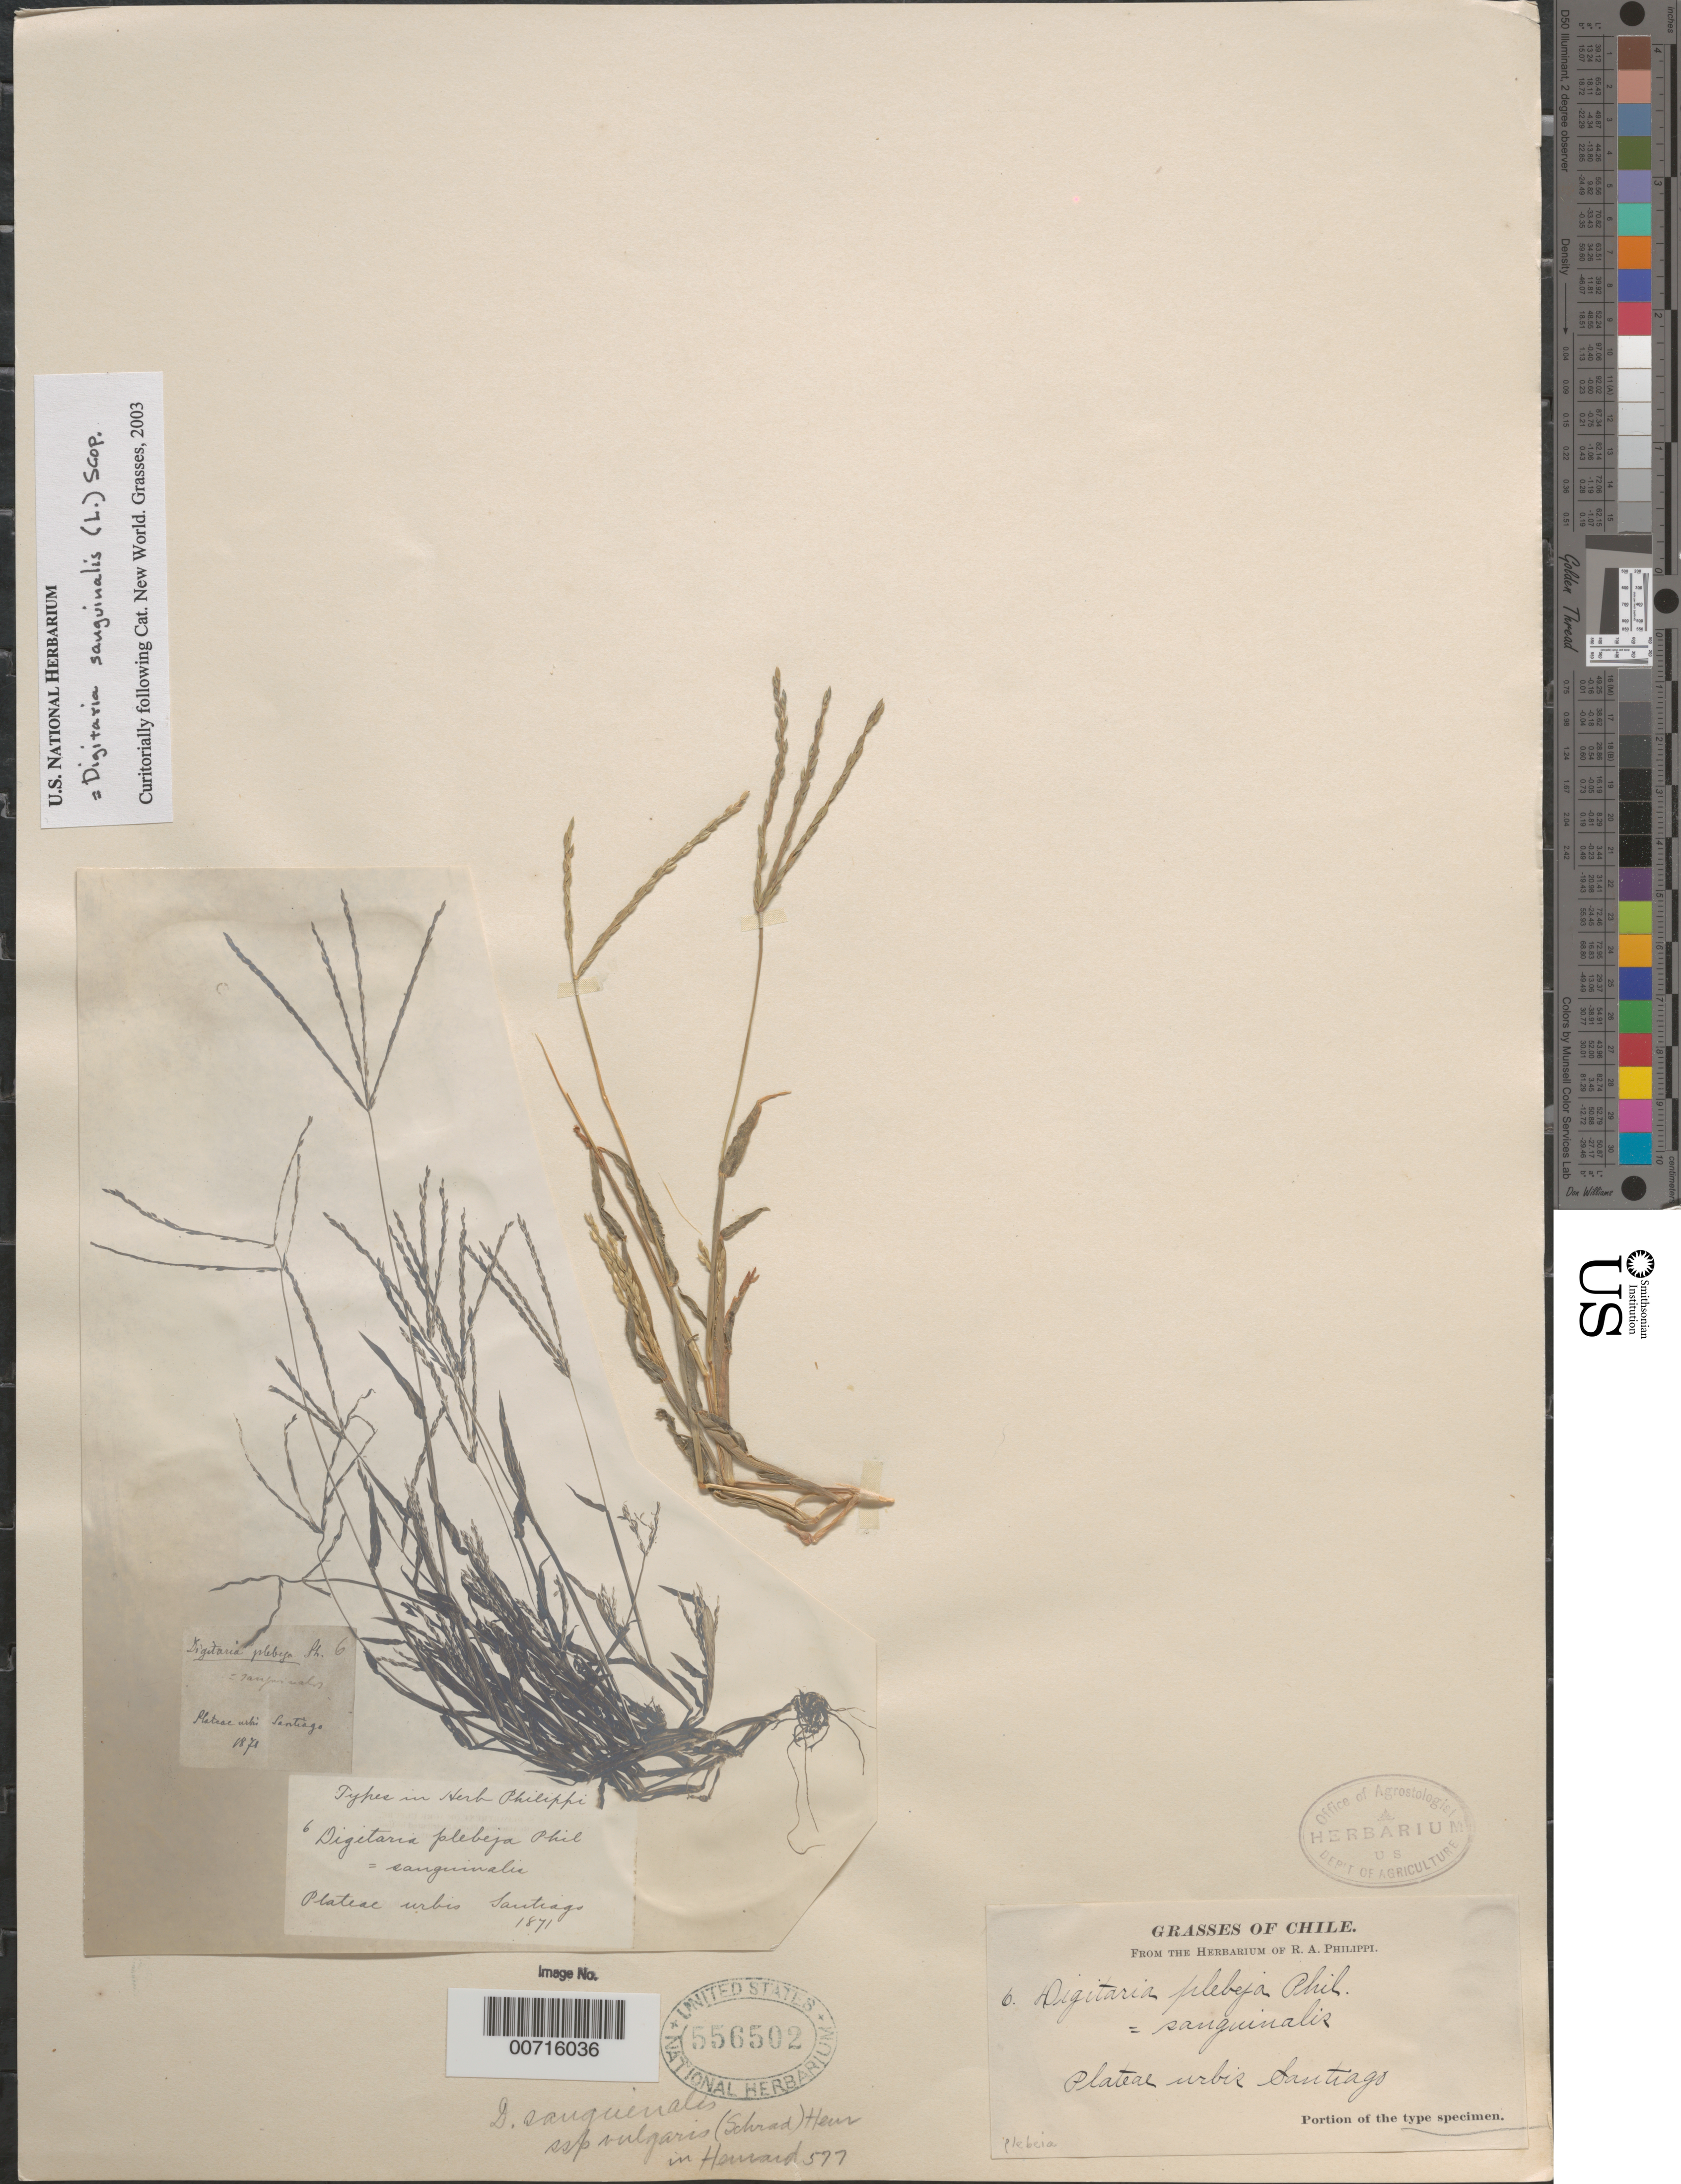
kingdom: Plantae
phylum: Tracheophyta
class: Liliopsida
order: Poales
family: Poaceae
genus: Digitaria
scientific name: Digitaria sanguinalis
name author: (L.) Scop.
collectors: R. A. Philippi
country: Chile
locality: Plateae urbis Santiago.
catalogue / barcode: US 556502